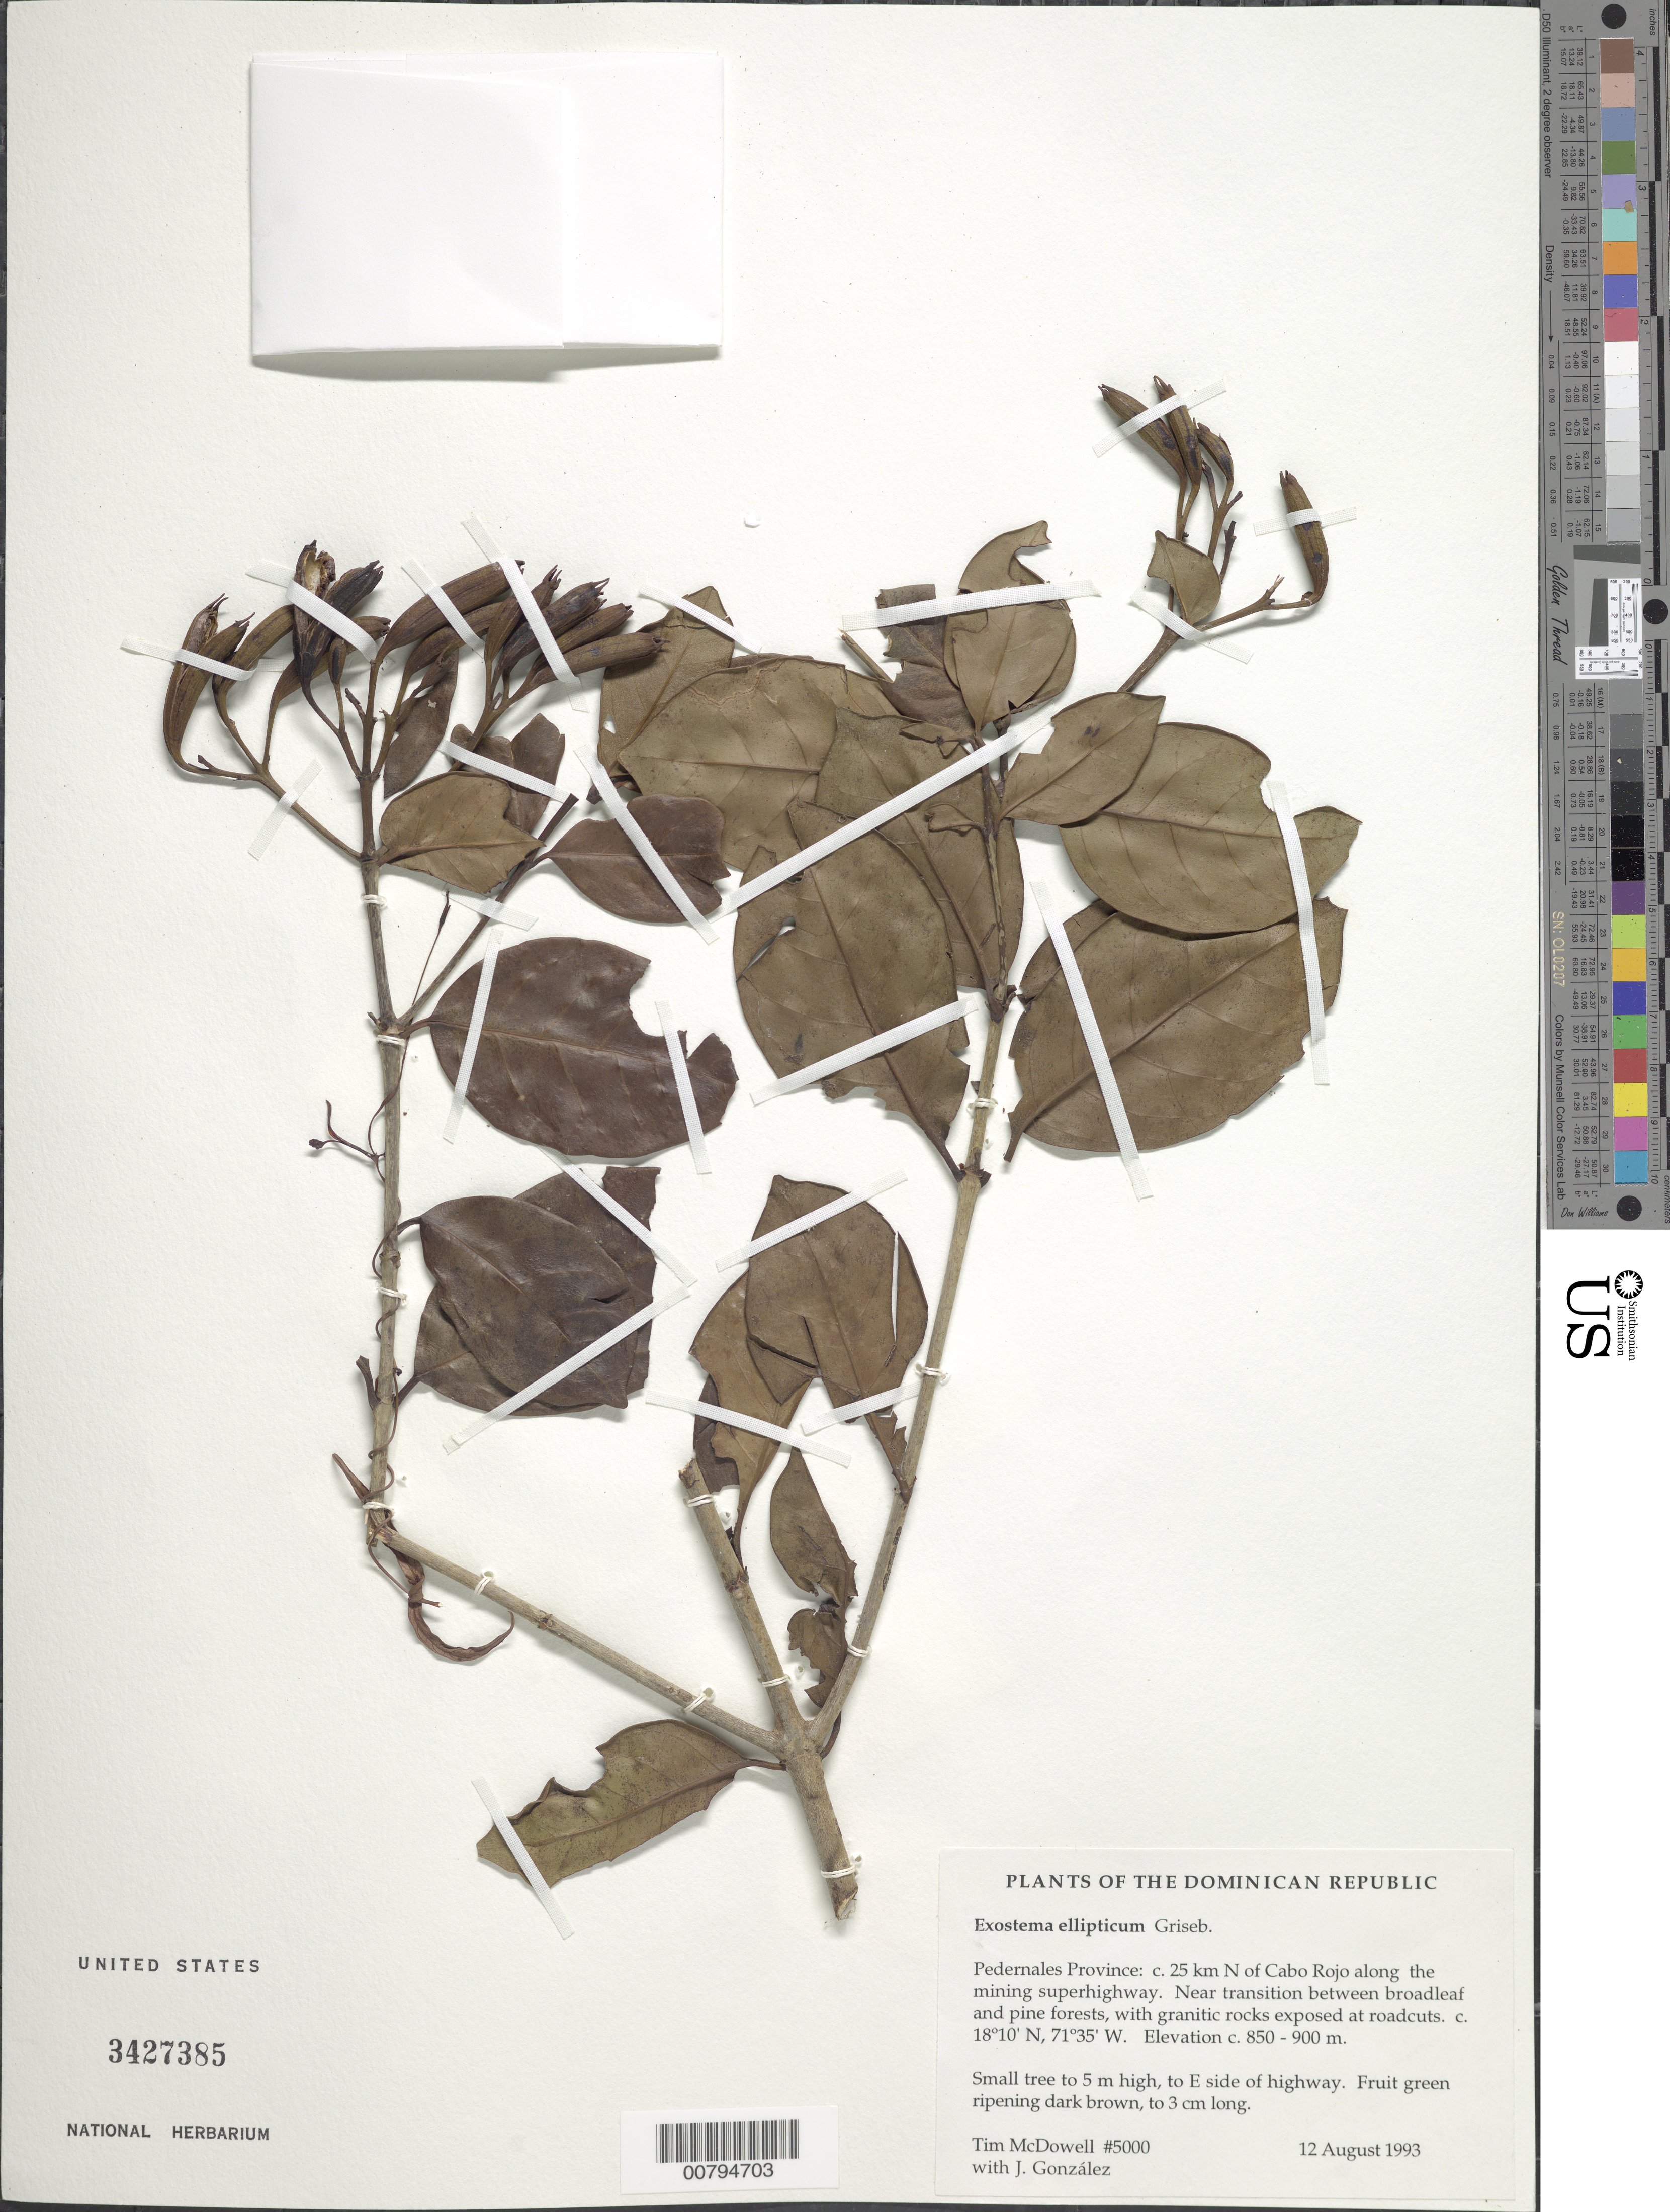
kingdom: Plantae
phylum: Tracheophyta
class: Magnoliopsida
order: Gentianales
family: Rubiaceae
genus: Exostema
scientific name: Exostema ellipticum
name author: Griseb.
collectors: T. McDowell & J. Gonzalez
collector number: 5000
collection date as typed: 12 Aug 1993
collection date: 1993-08-12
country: Dominican Republic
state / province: Pedernales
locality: About 25 km N of Cabo Rojo along the mining superhighwauy. To east side of highway.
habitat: Near transition between broadleaf and pine forests, with granitic rock exposed at roadcuts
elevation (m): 850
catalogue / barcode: US 3427385